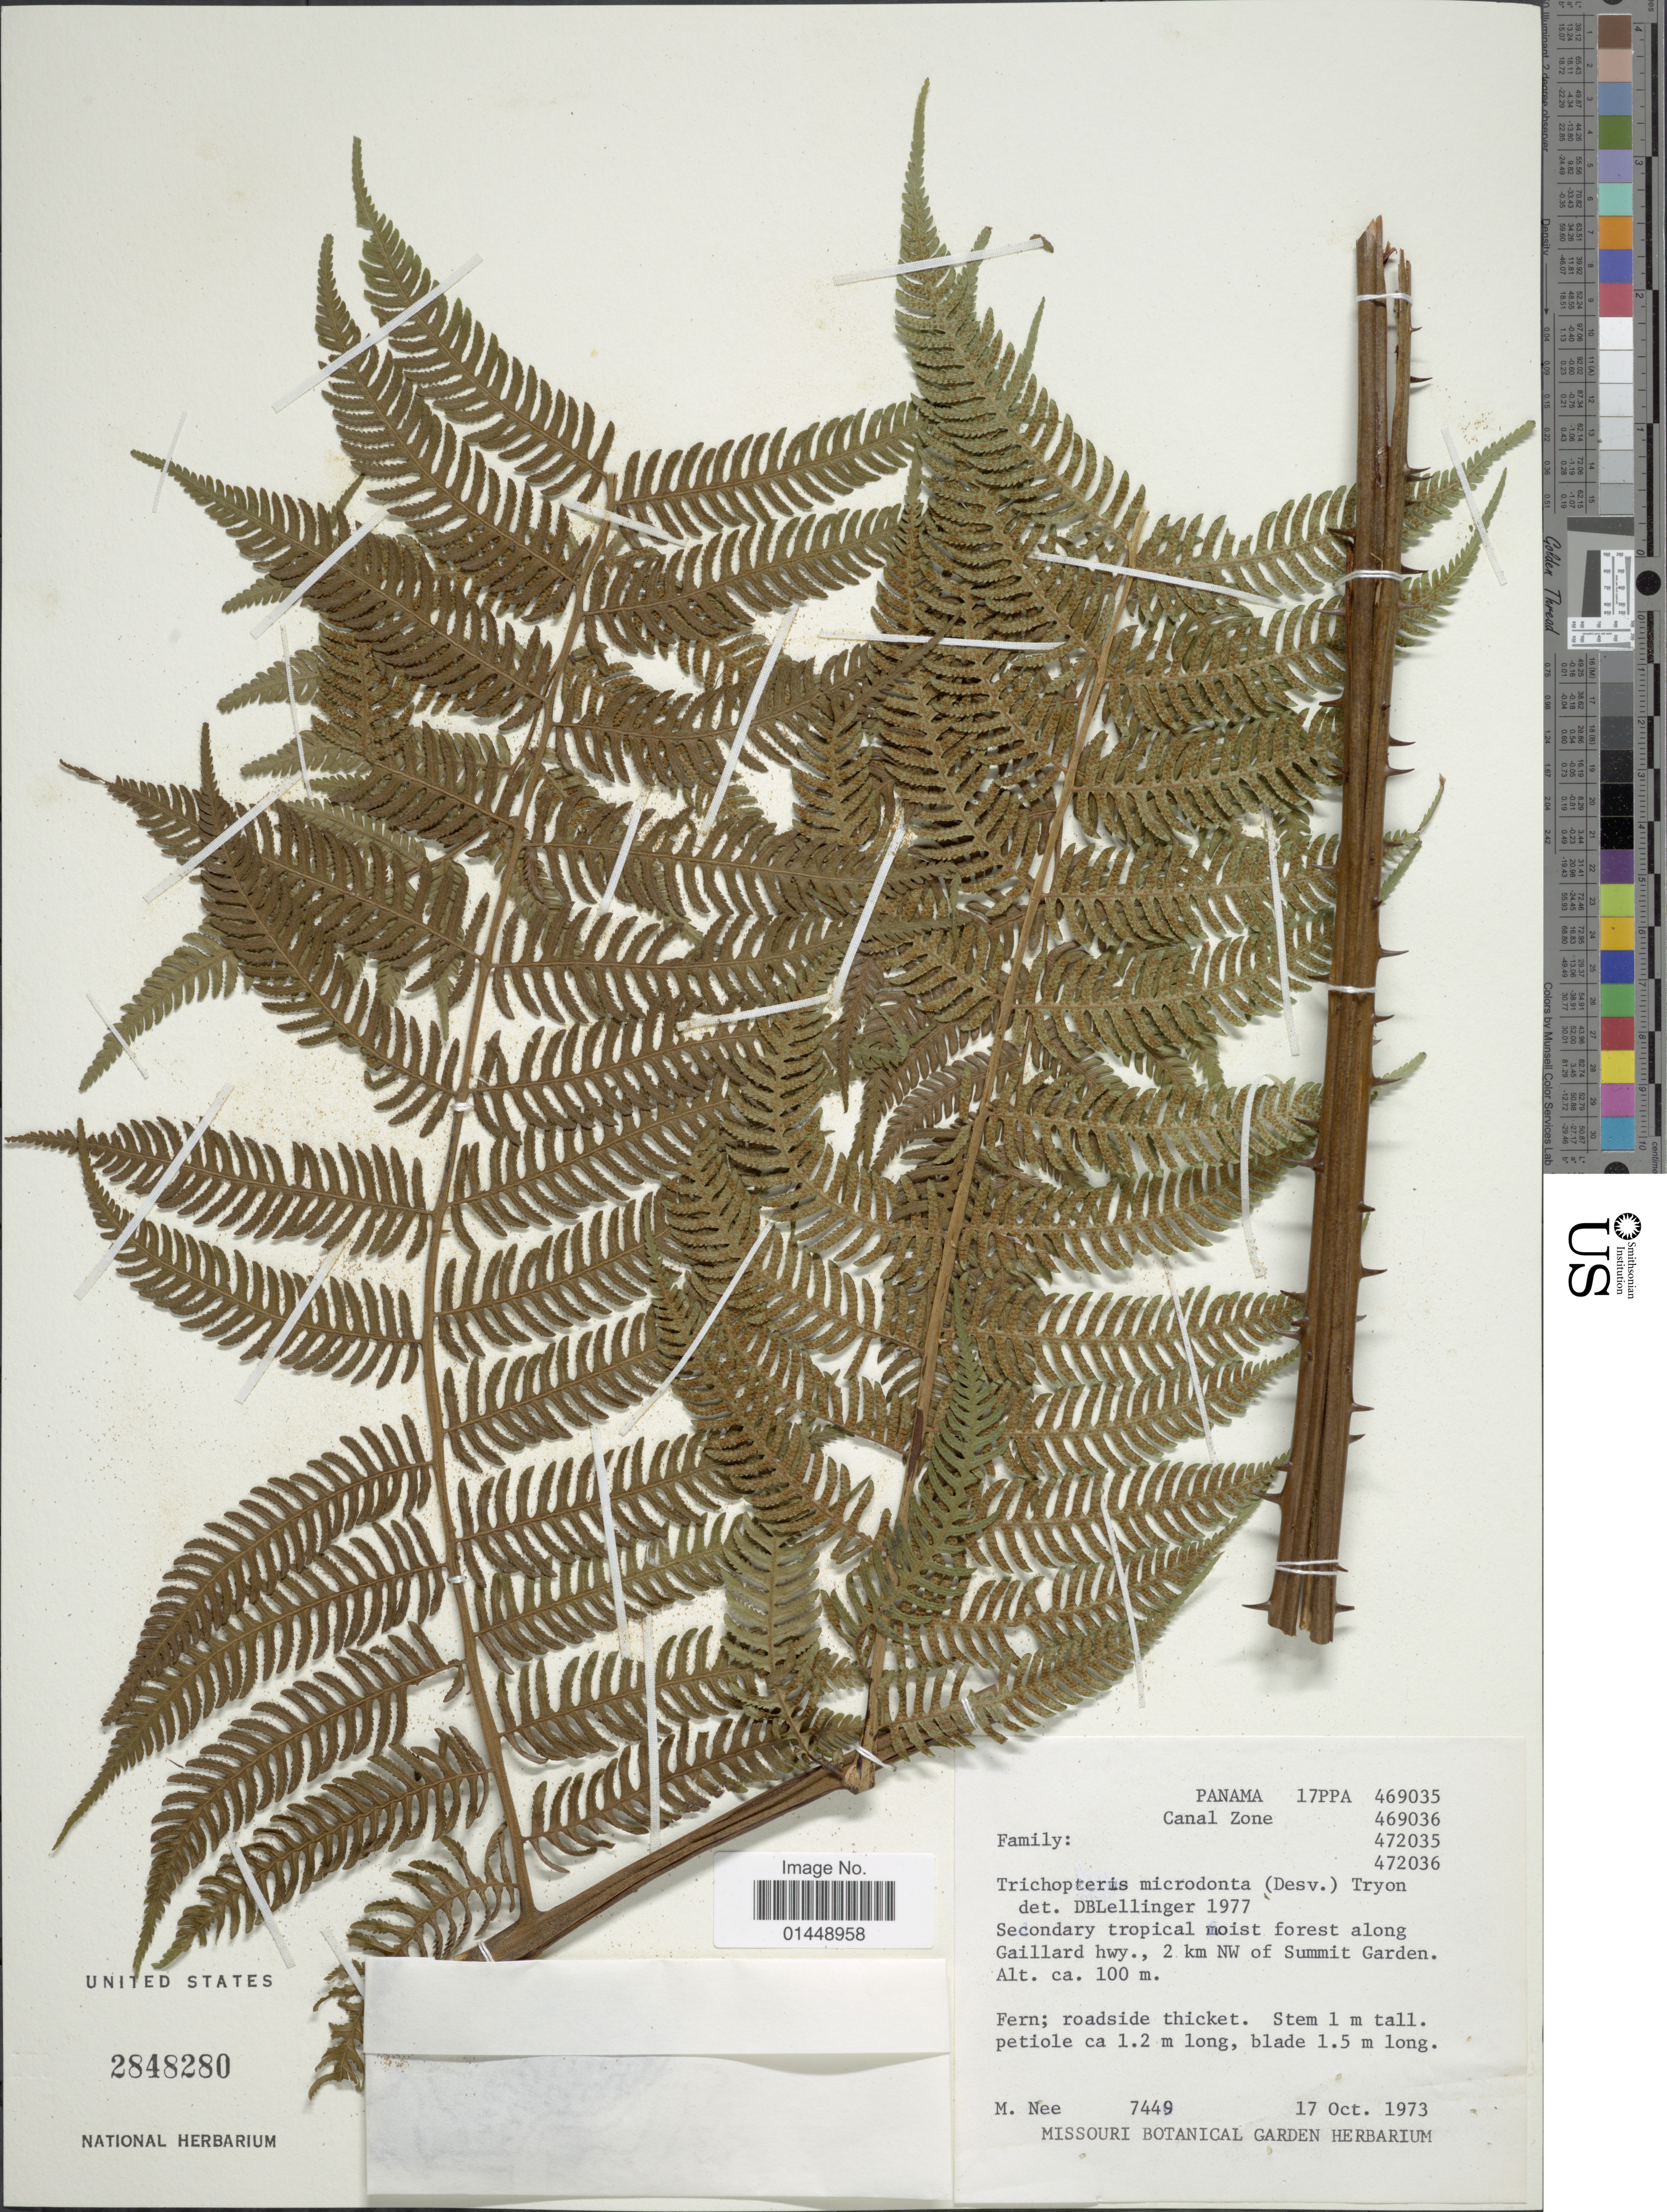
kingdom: Plantae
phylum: Tracheophyta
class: Polypodiopsida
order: Cyatheales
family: Cyatheaceae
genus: Cyathea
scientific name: Cyathea microdonta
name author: (Desv.) Domin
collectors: M. Nee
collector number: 7449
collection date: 1973-10-17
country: Panama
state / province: Colón / Panamá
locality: Canal Zone. Secondary tropical moist forest along Gaillard Hwy., 2 km NW of Summit Garden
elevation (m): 100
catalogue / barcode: US 2848280